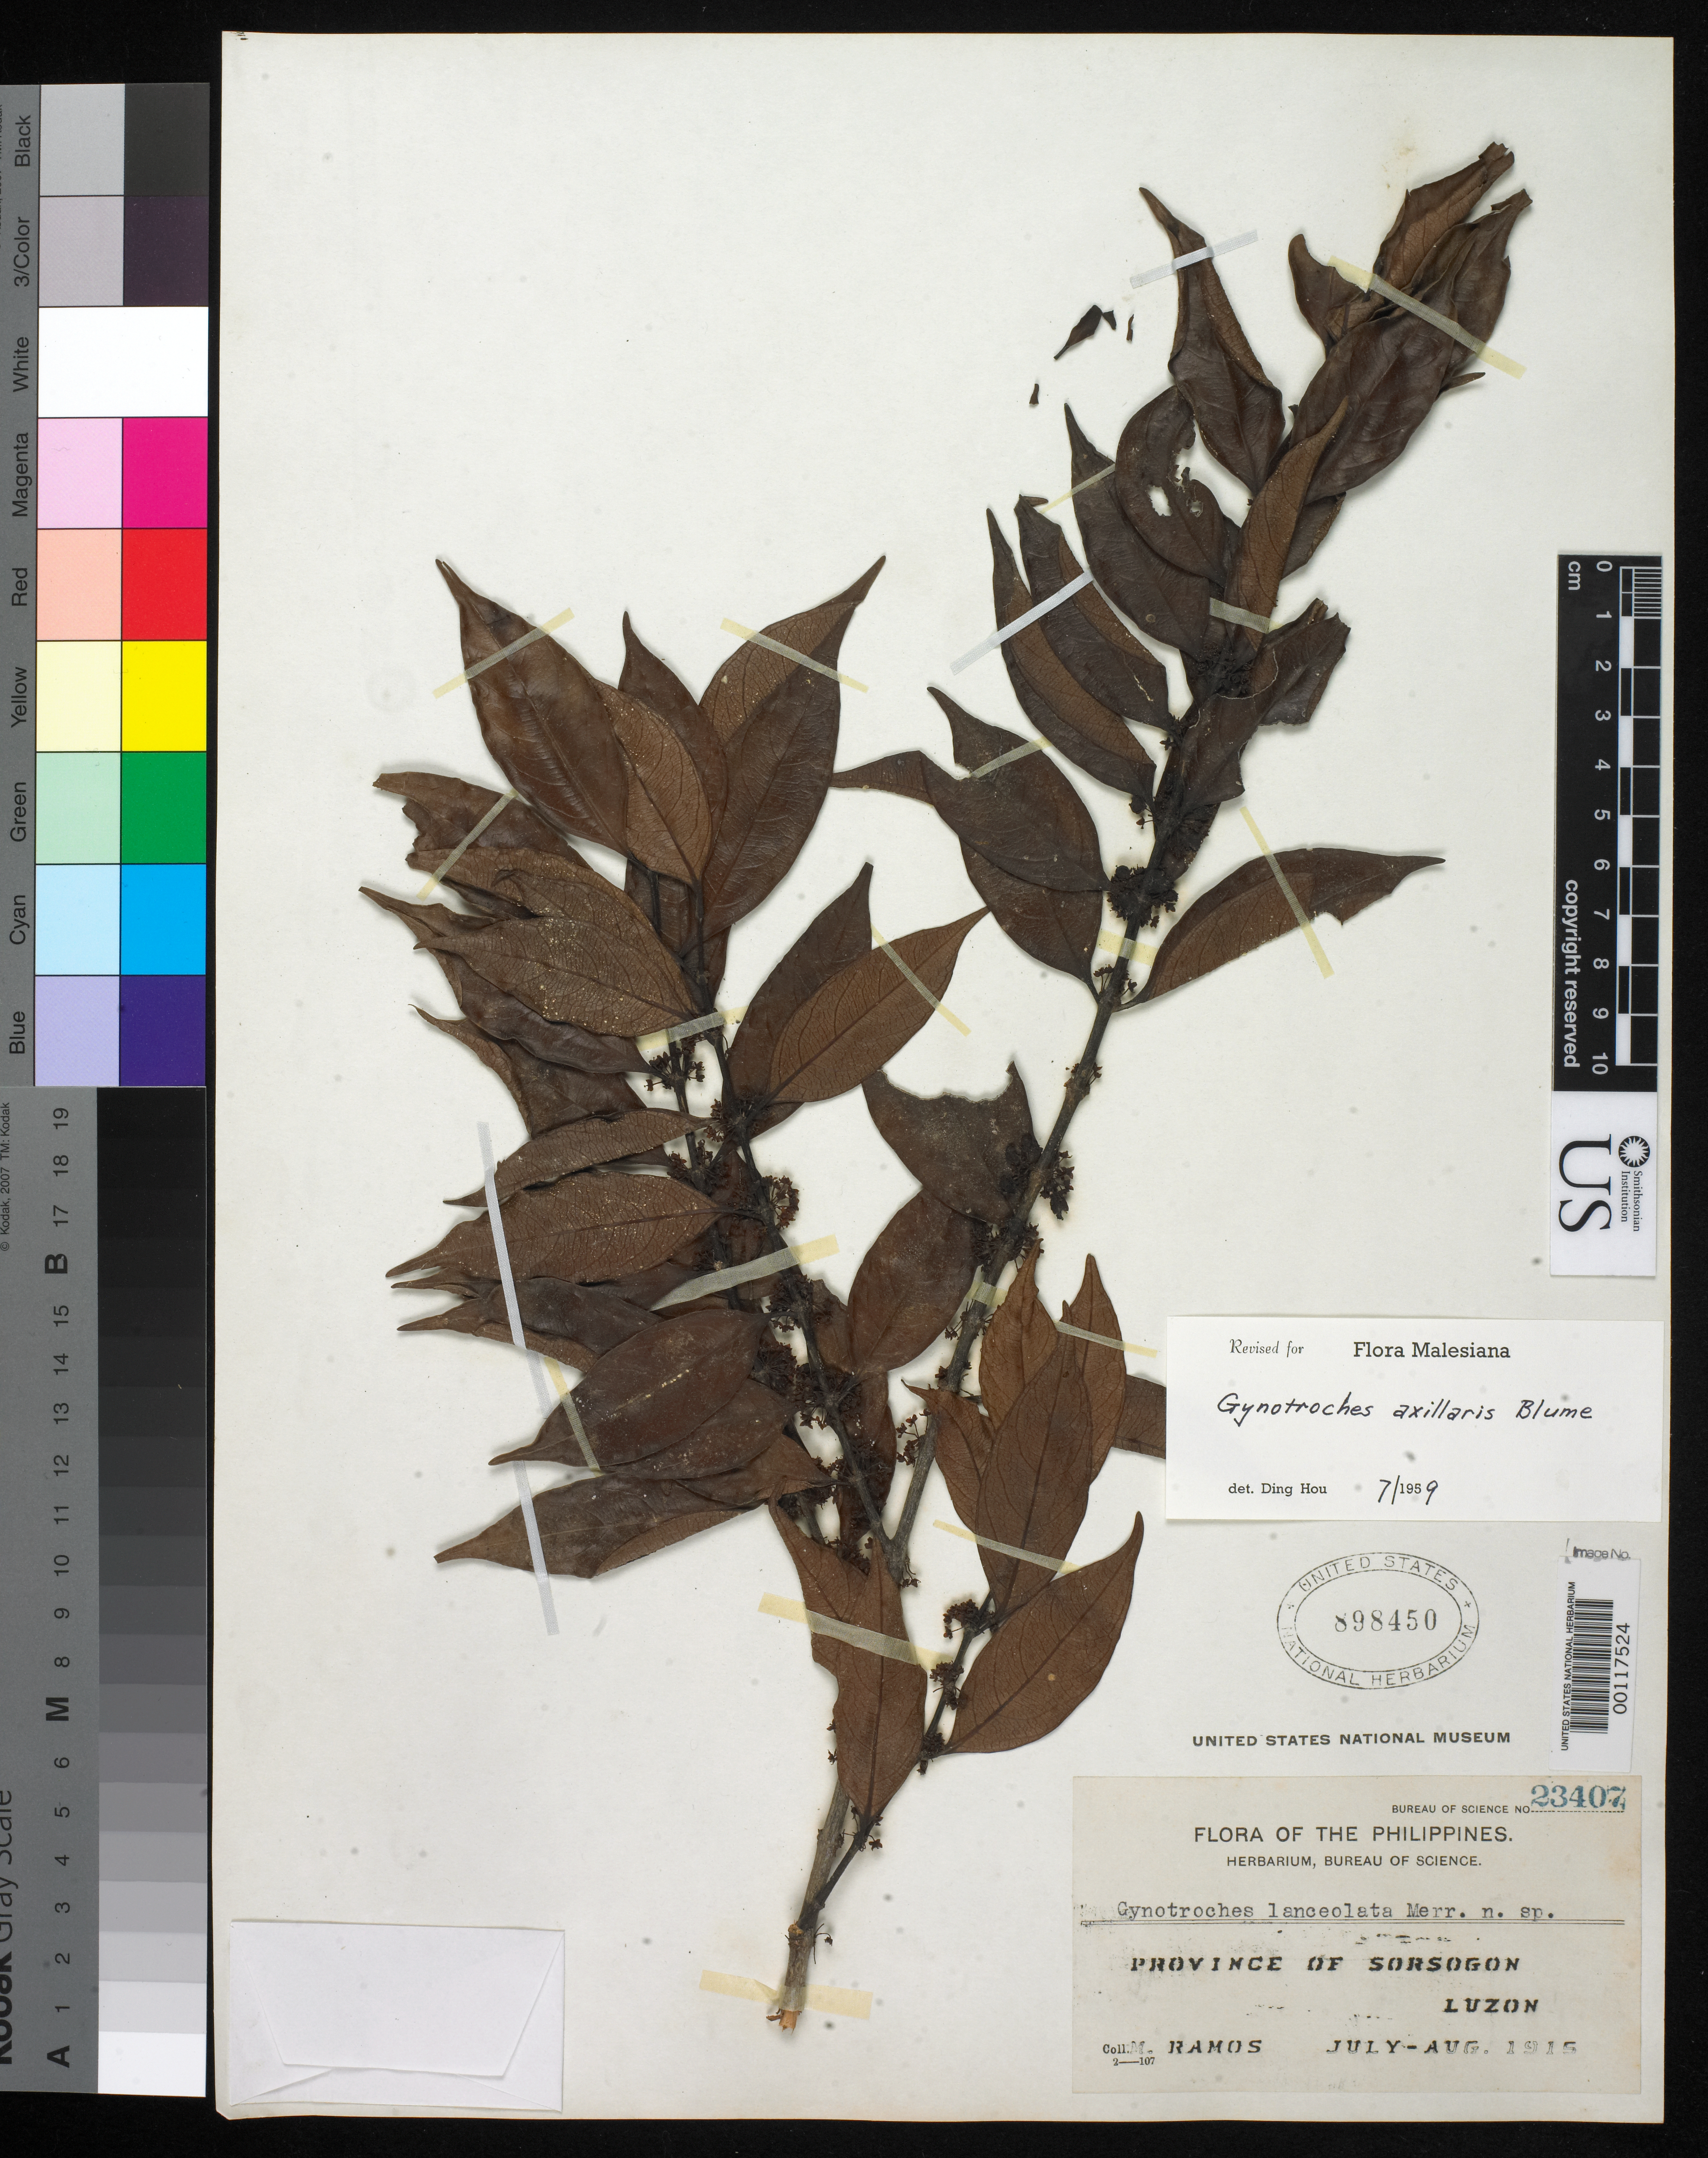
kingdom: Plantae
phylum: Tracheophyta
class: Magnoliopsida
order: Malpighiales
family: Rhizophoraceae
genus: Gynotroches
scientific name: Gynotroches lanceolata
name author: Merr.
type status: Isotype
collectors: M. Ramos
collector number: Bur. Sci. 23407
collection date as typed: Jul 1915 to -- Aug 1915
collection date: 1915-07/1915-08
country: Philippines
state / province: Bicol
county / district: Sorsogon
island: Luzon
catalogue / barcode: US 898450